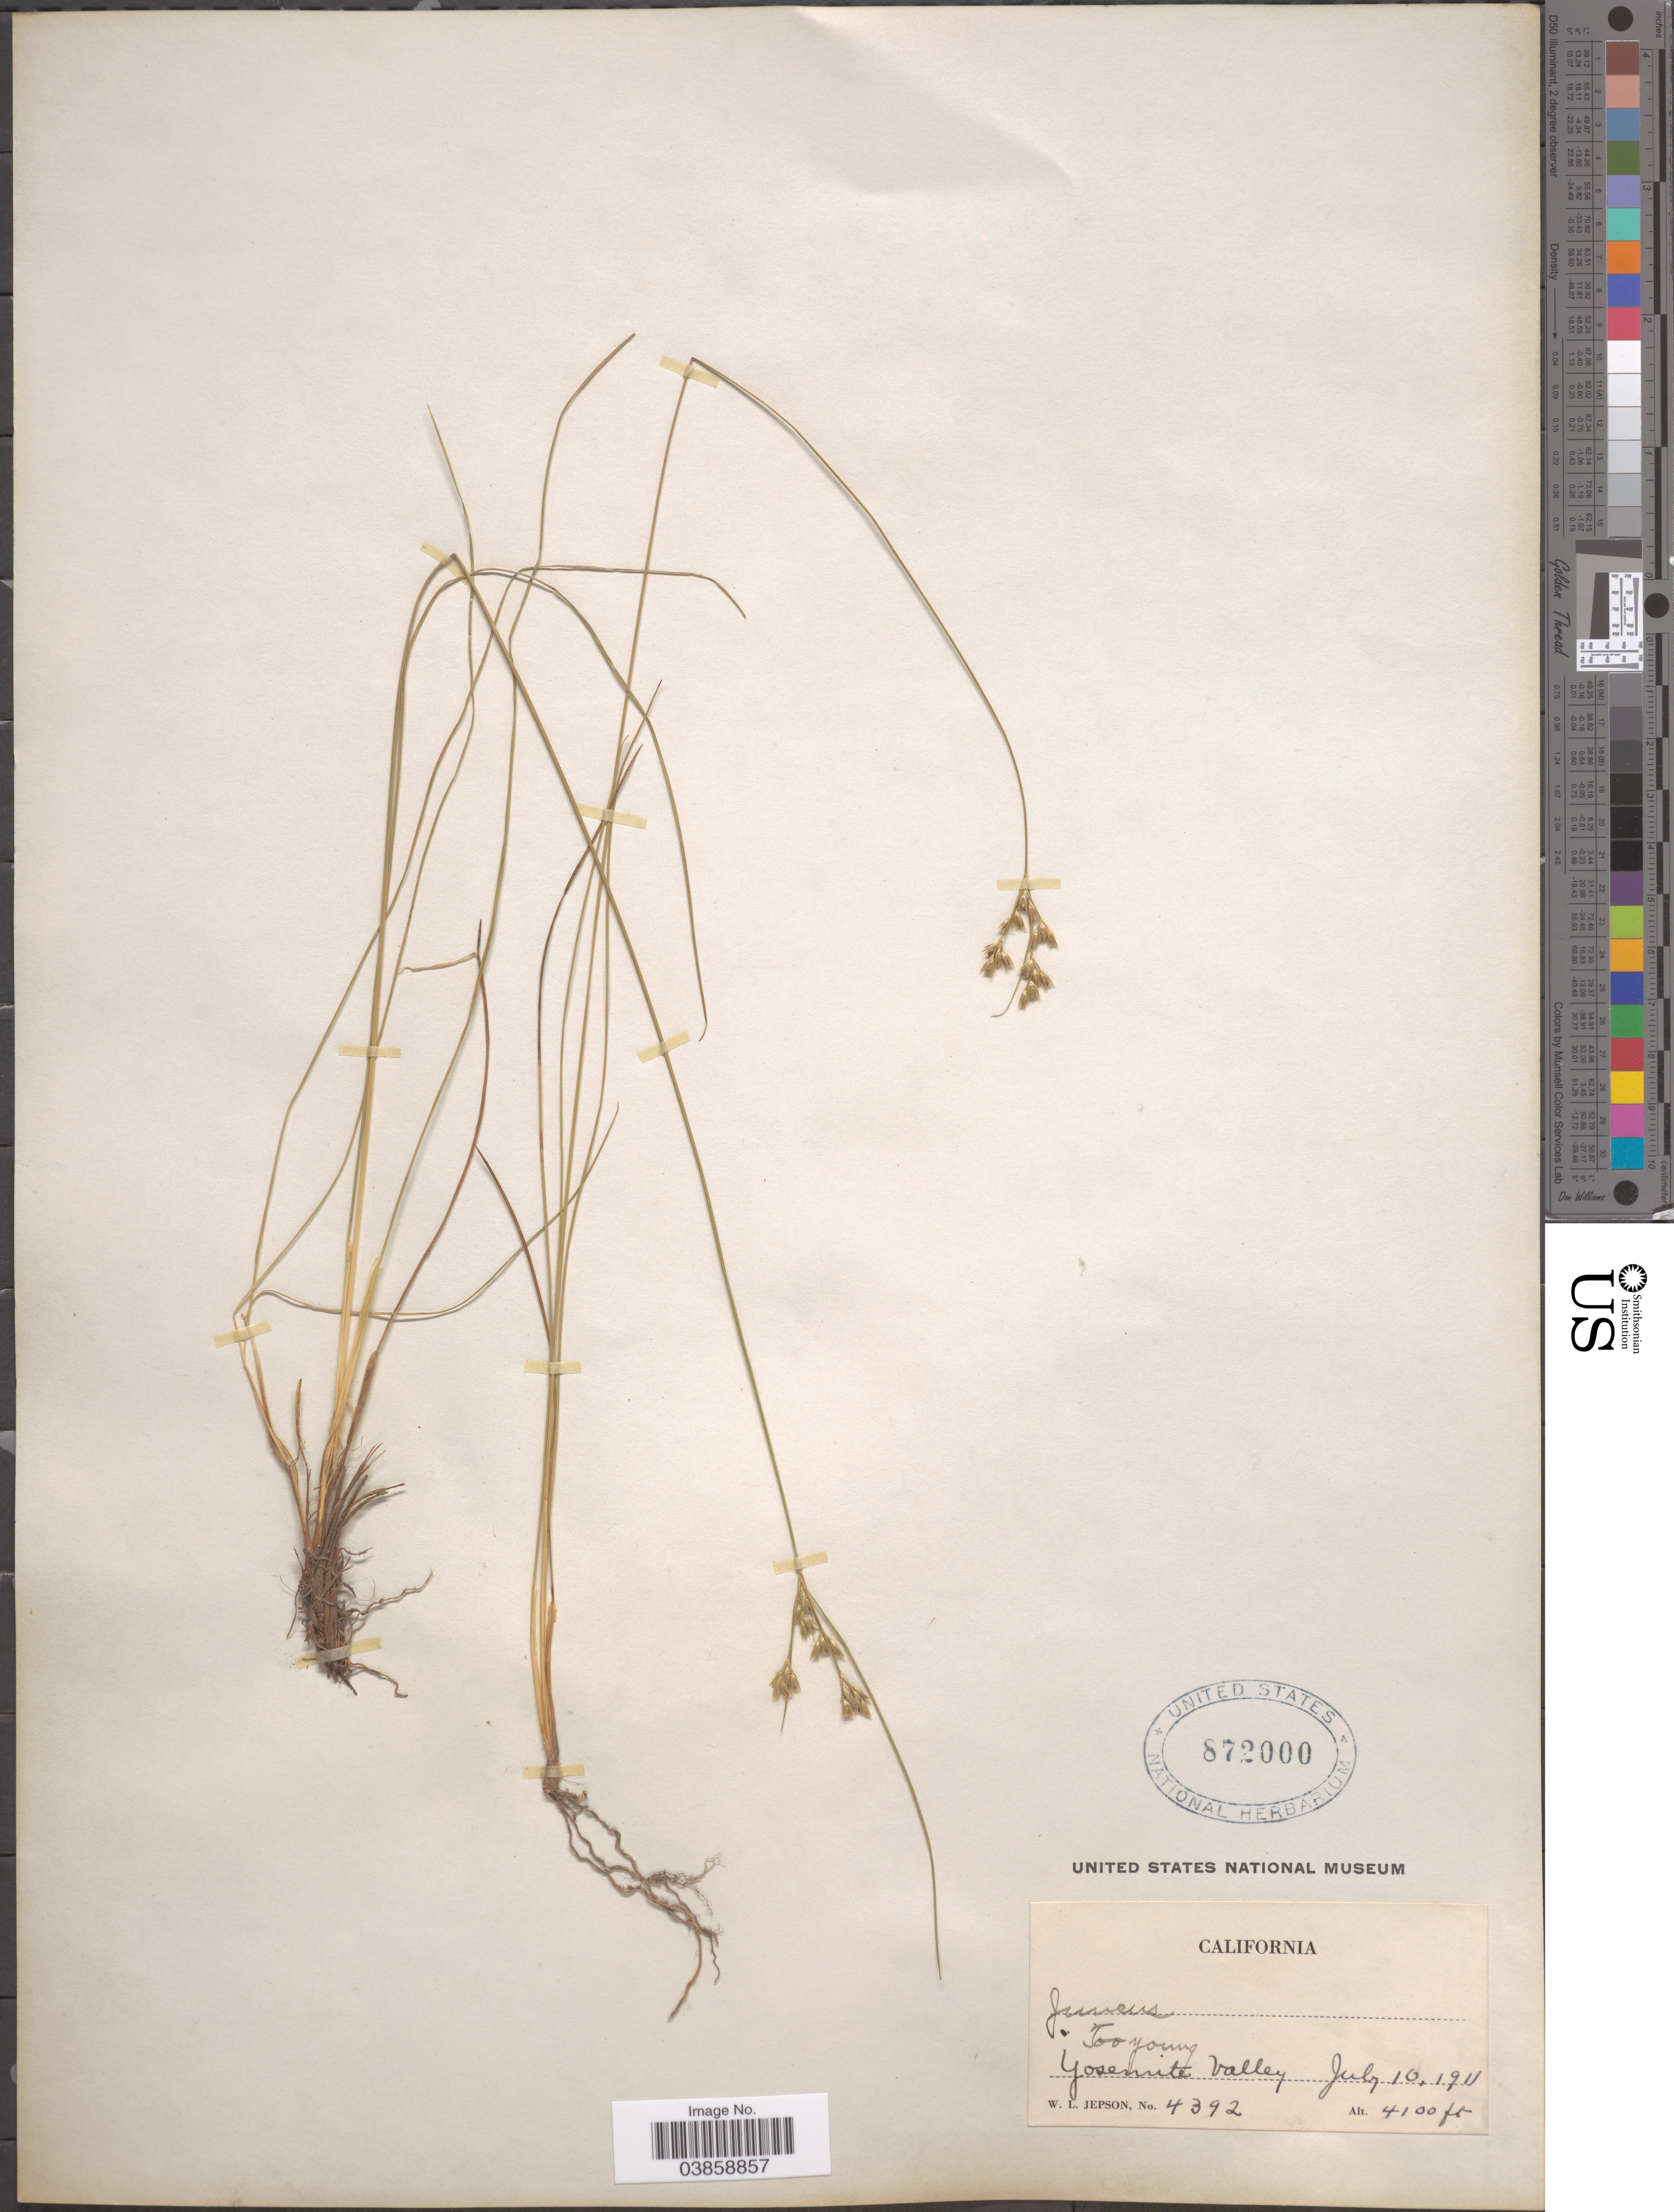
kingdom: Plantae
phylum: Tracheophyta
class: Liliopsida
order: Poales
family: Juncaceae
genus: Juncus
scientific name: Juncus sp.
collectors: W. L. Jepson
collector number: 4392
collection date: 1911-07-10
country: United States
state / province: California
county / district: Mariposa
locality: Yosemite Valley.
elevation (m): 1250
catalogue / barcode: US 872000